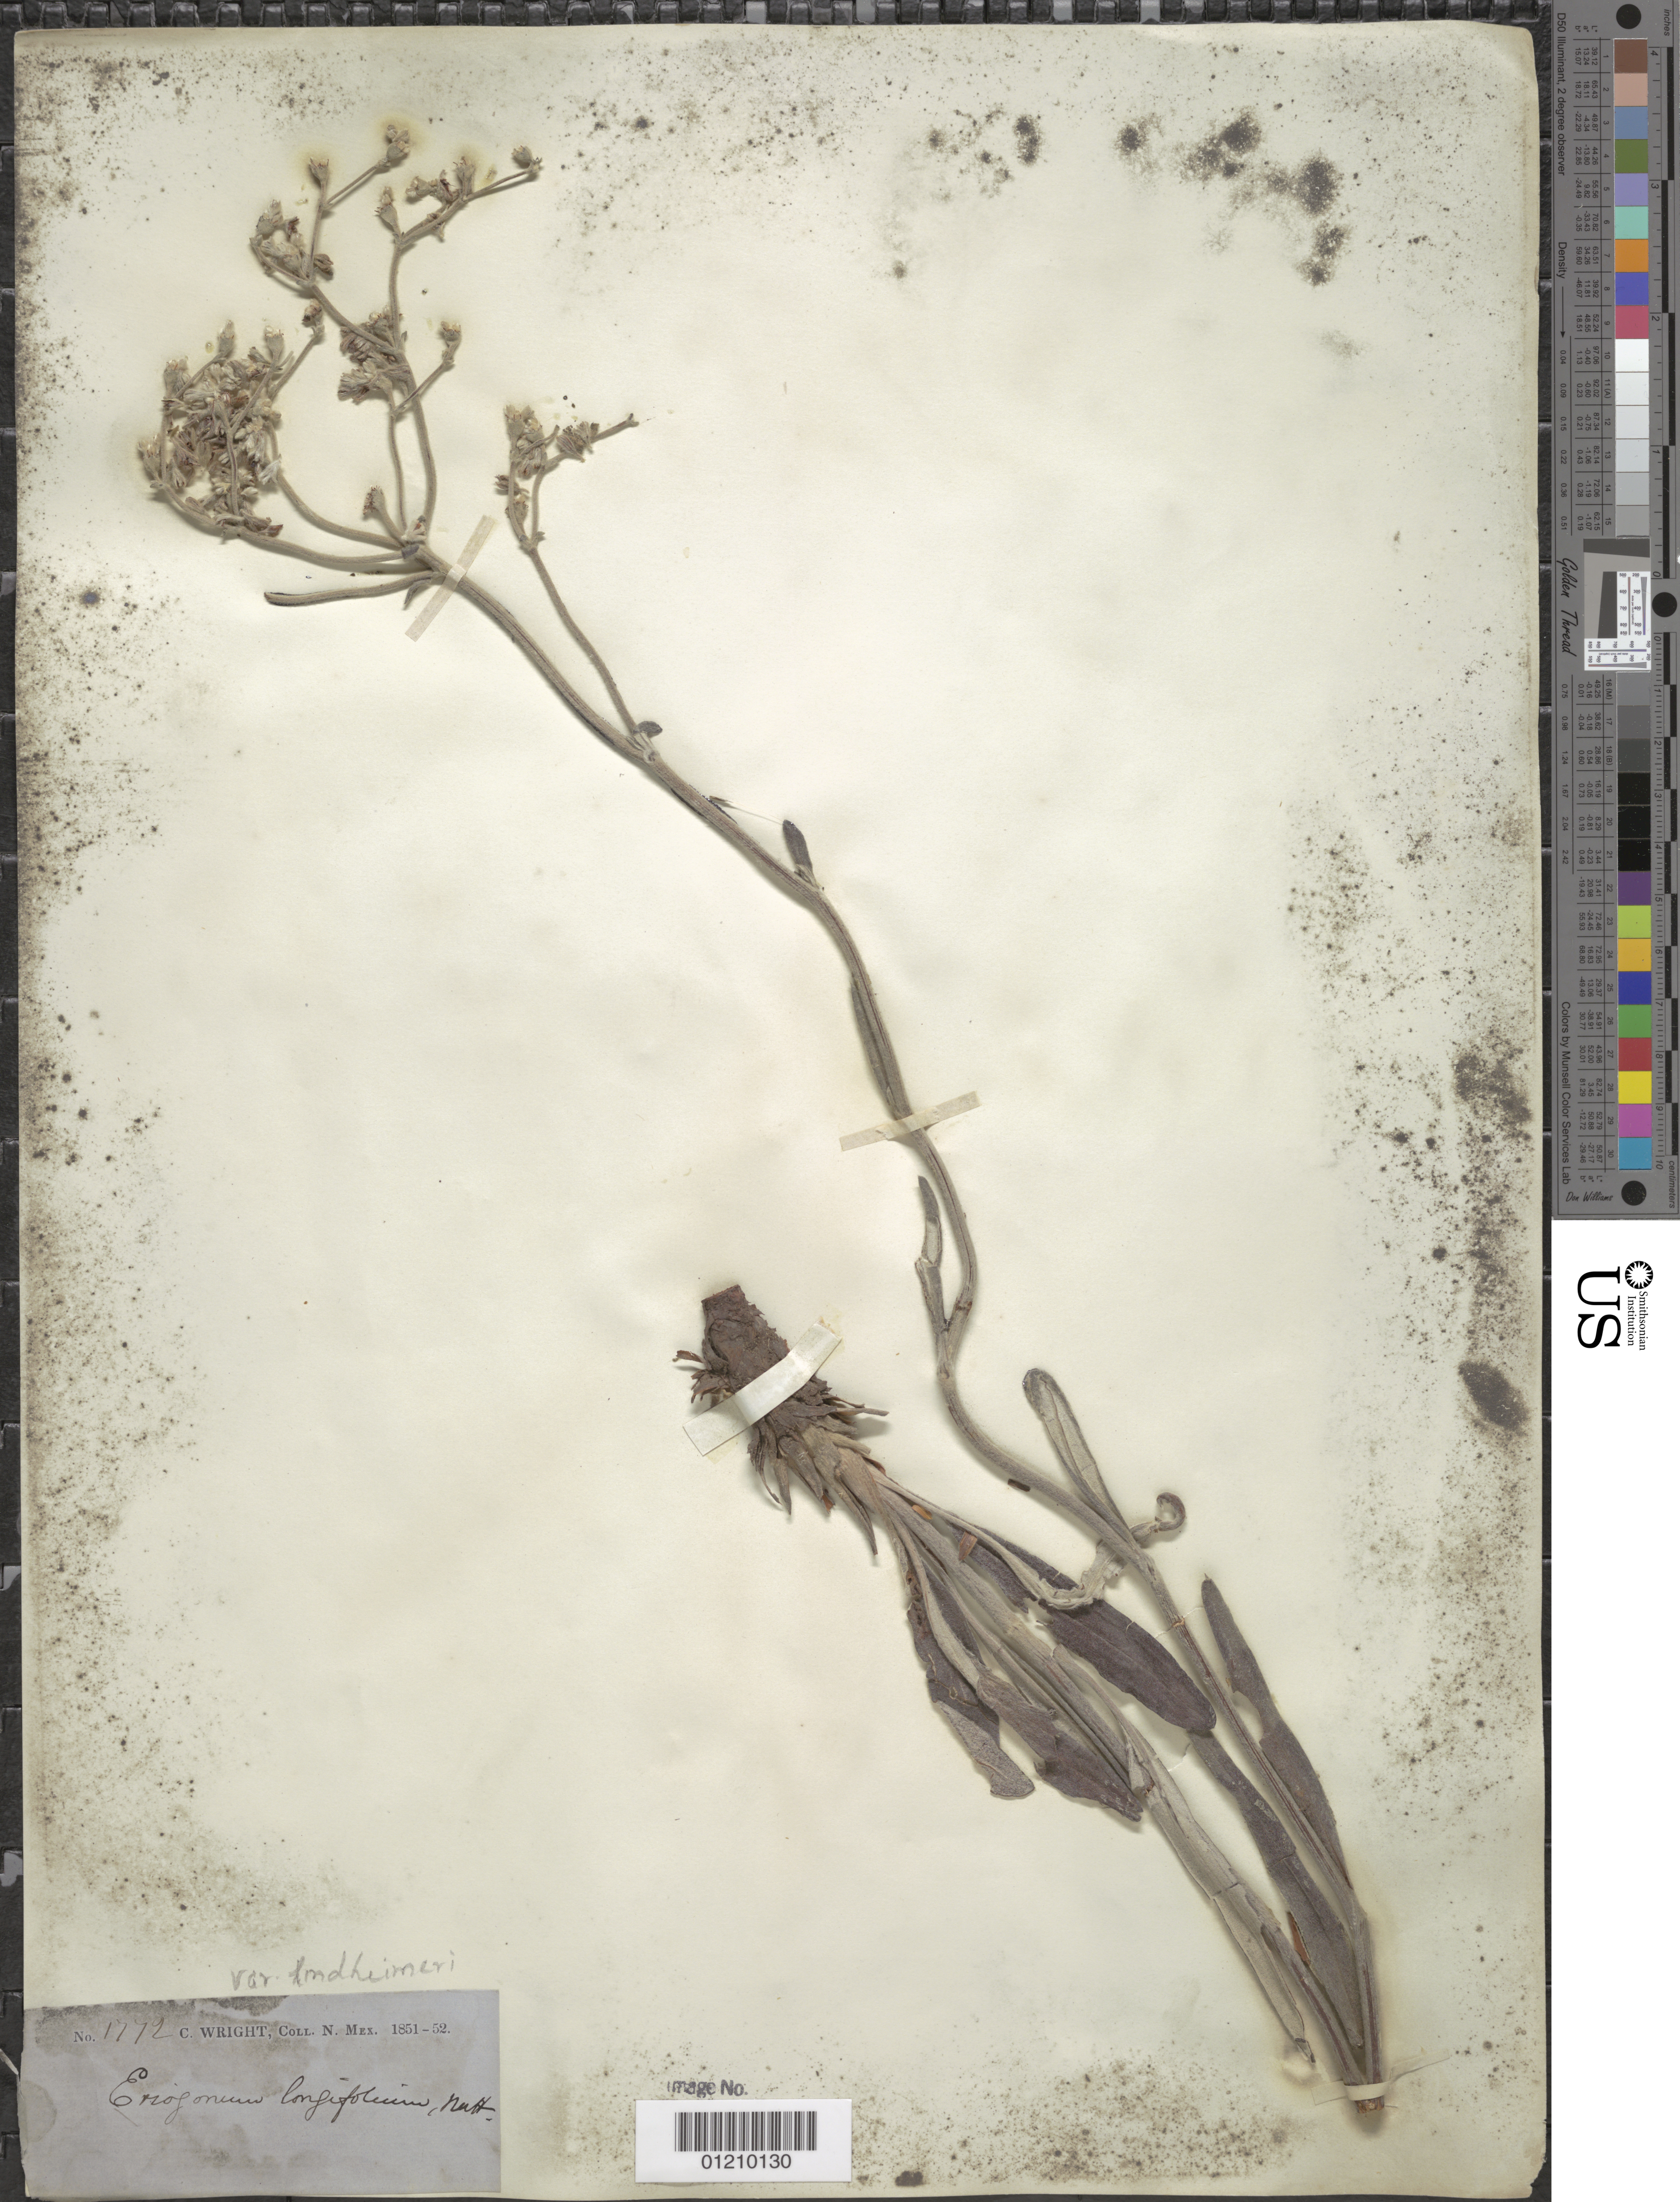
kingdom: Plantae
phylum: Tracheophyta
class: Magnoliopsida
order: Caryophyllales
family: Polygonaceae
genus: Eriogonum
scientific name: Eriogonum longifolium var. lindheimeri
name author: Gand.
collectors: C. Wright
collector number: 1772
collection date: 1851/1852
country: United States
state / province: New Mexico